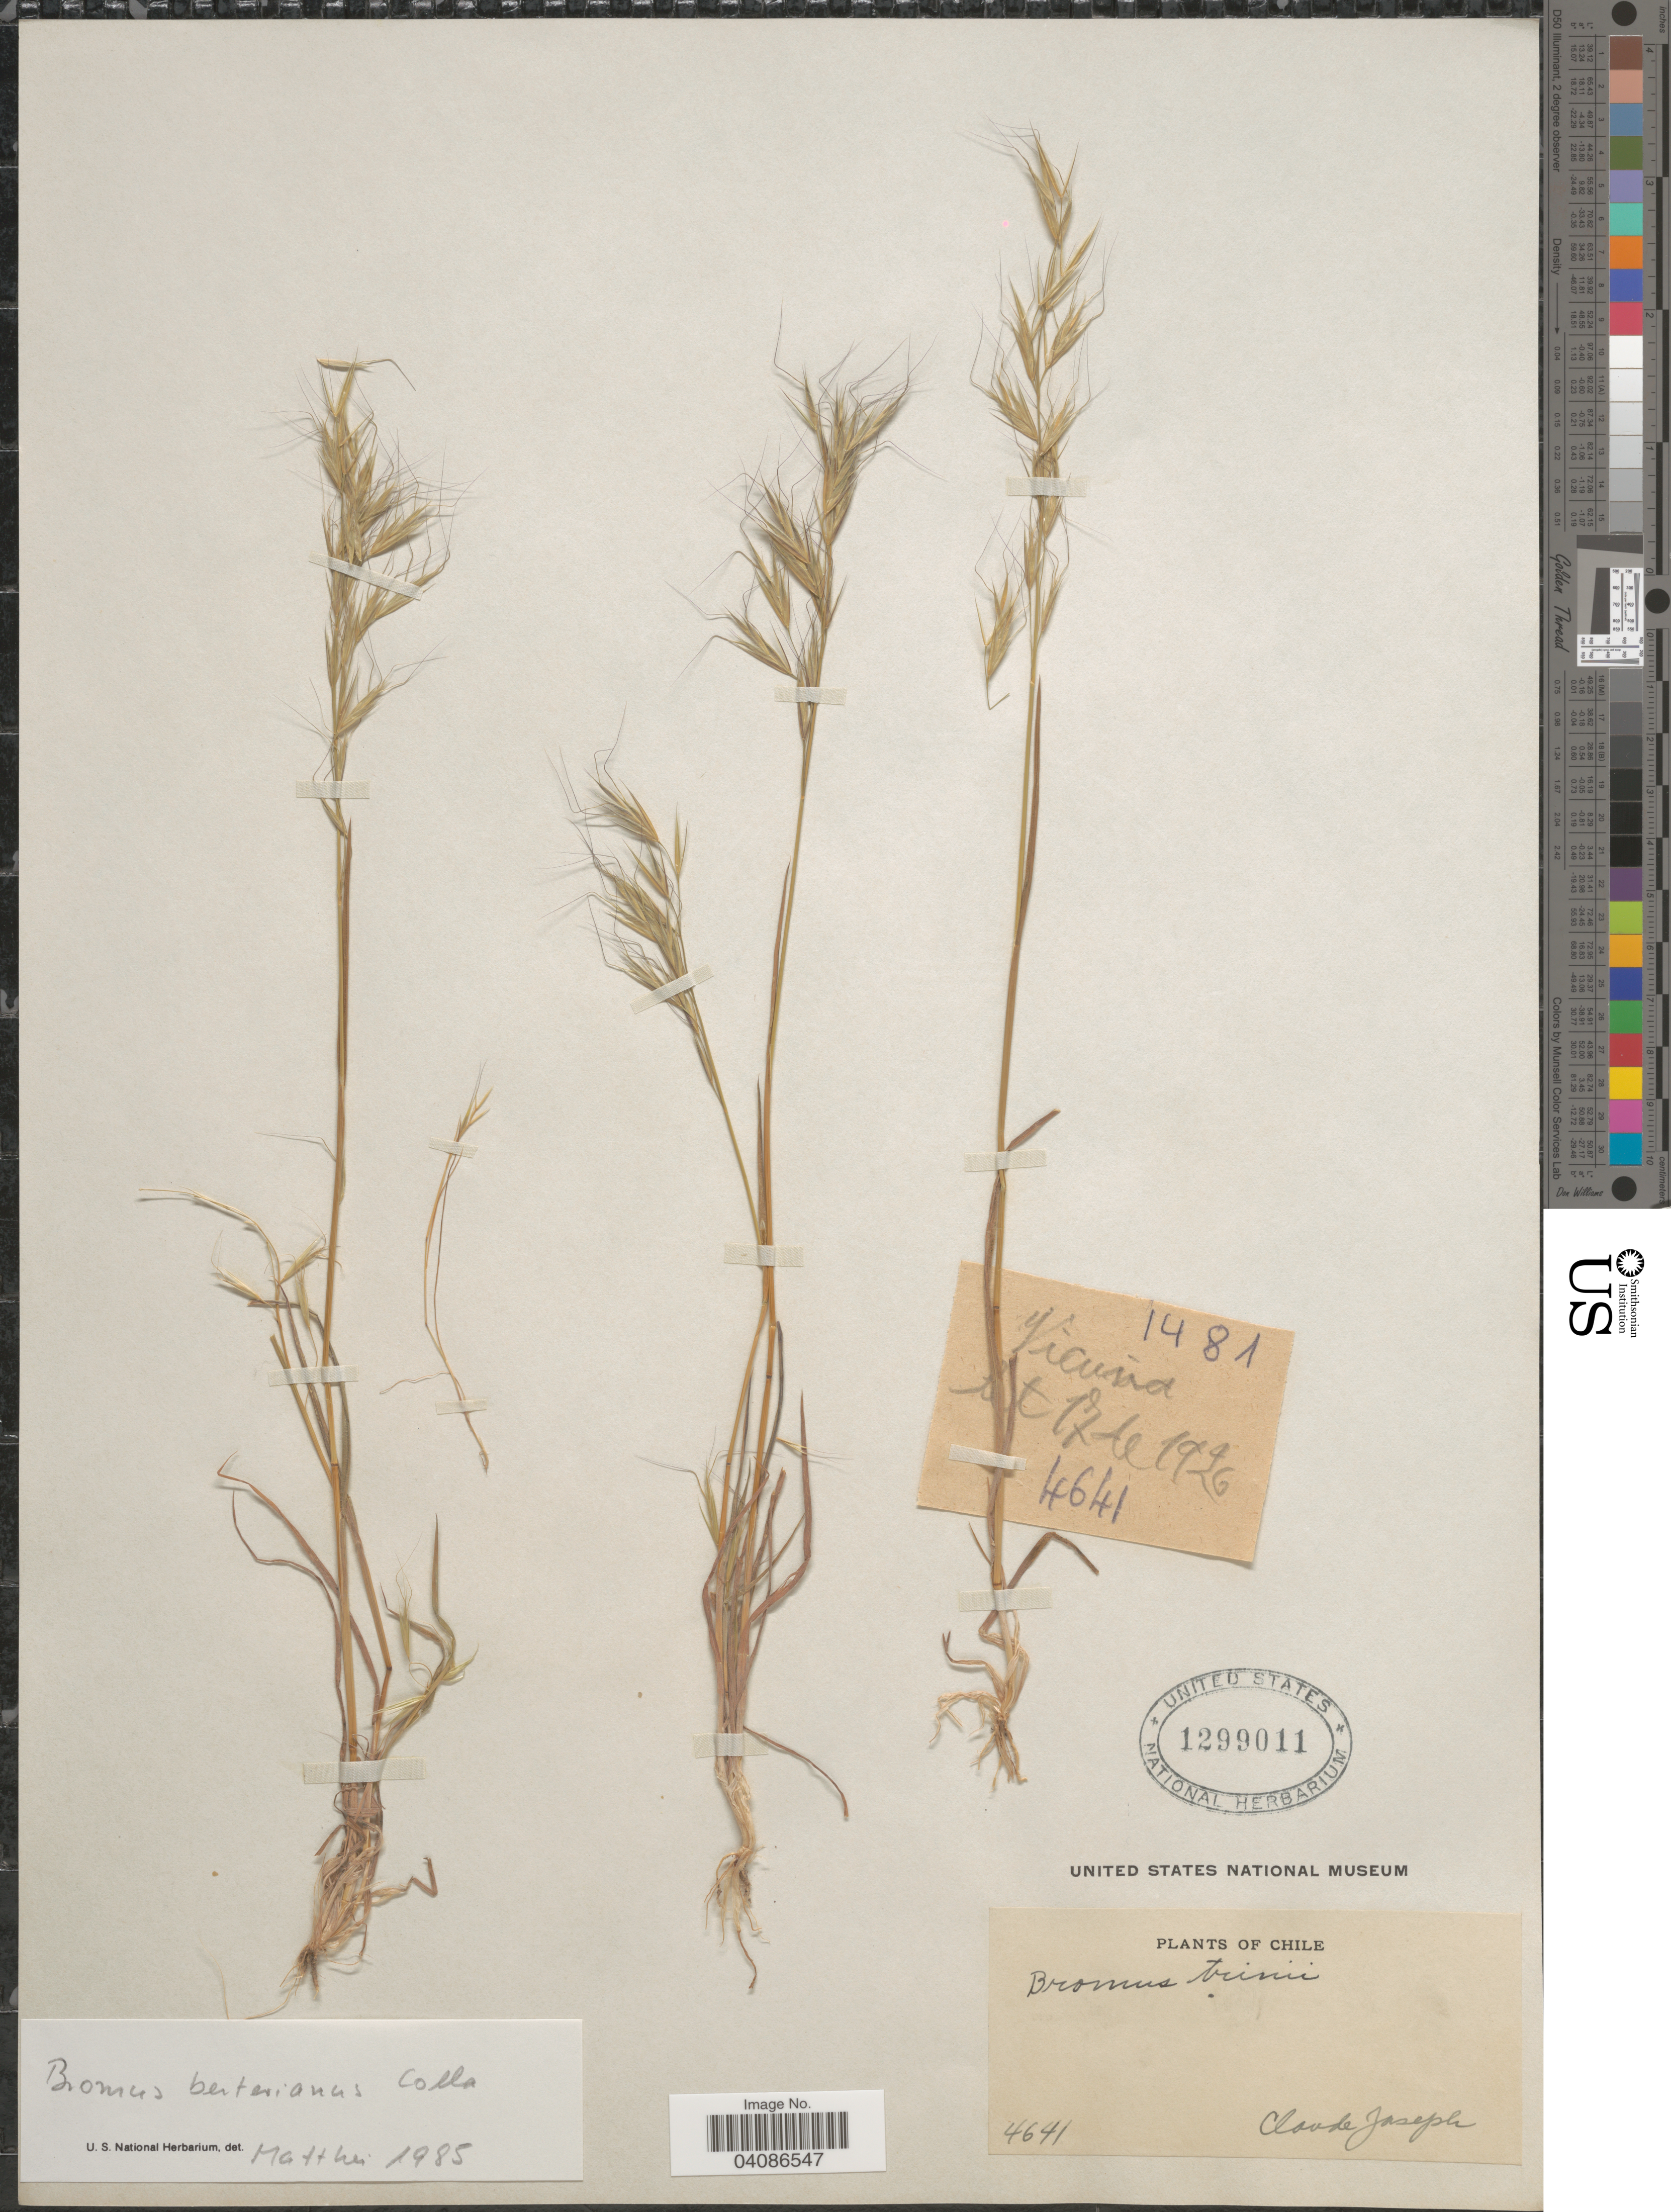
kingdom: Plantae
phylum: Tracheophyta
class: Liliopsida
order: Poales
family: Poaceae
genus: Bromus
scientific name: Bromus berteroanus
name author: Colla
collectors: Bro. Claude-Joseph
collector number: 4641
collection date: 1926-10-17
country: Chile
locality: Vicuna.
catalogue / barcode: US 1299011